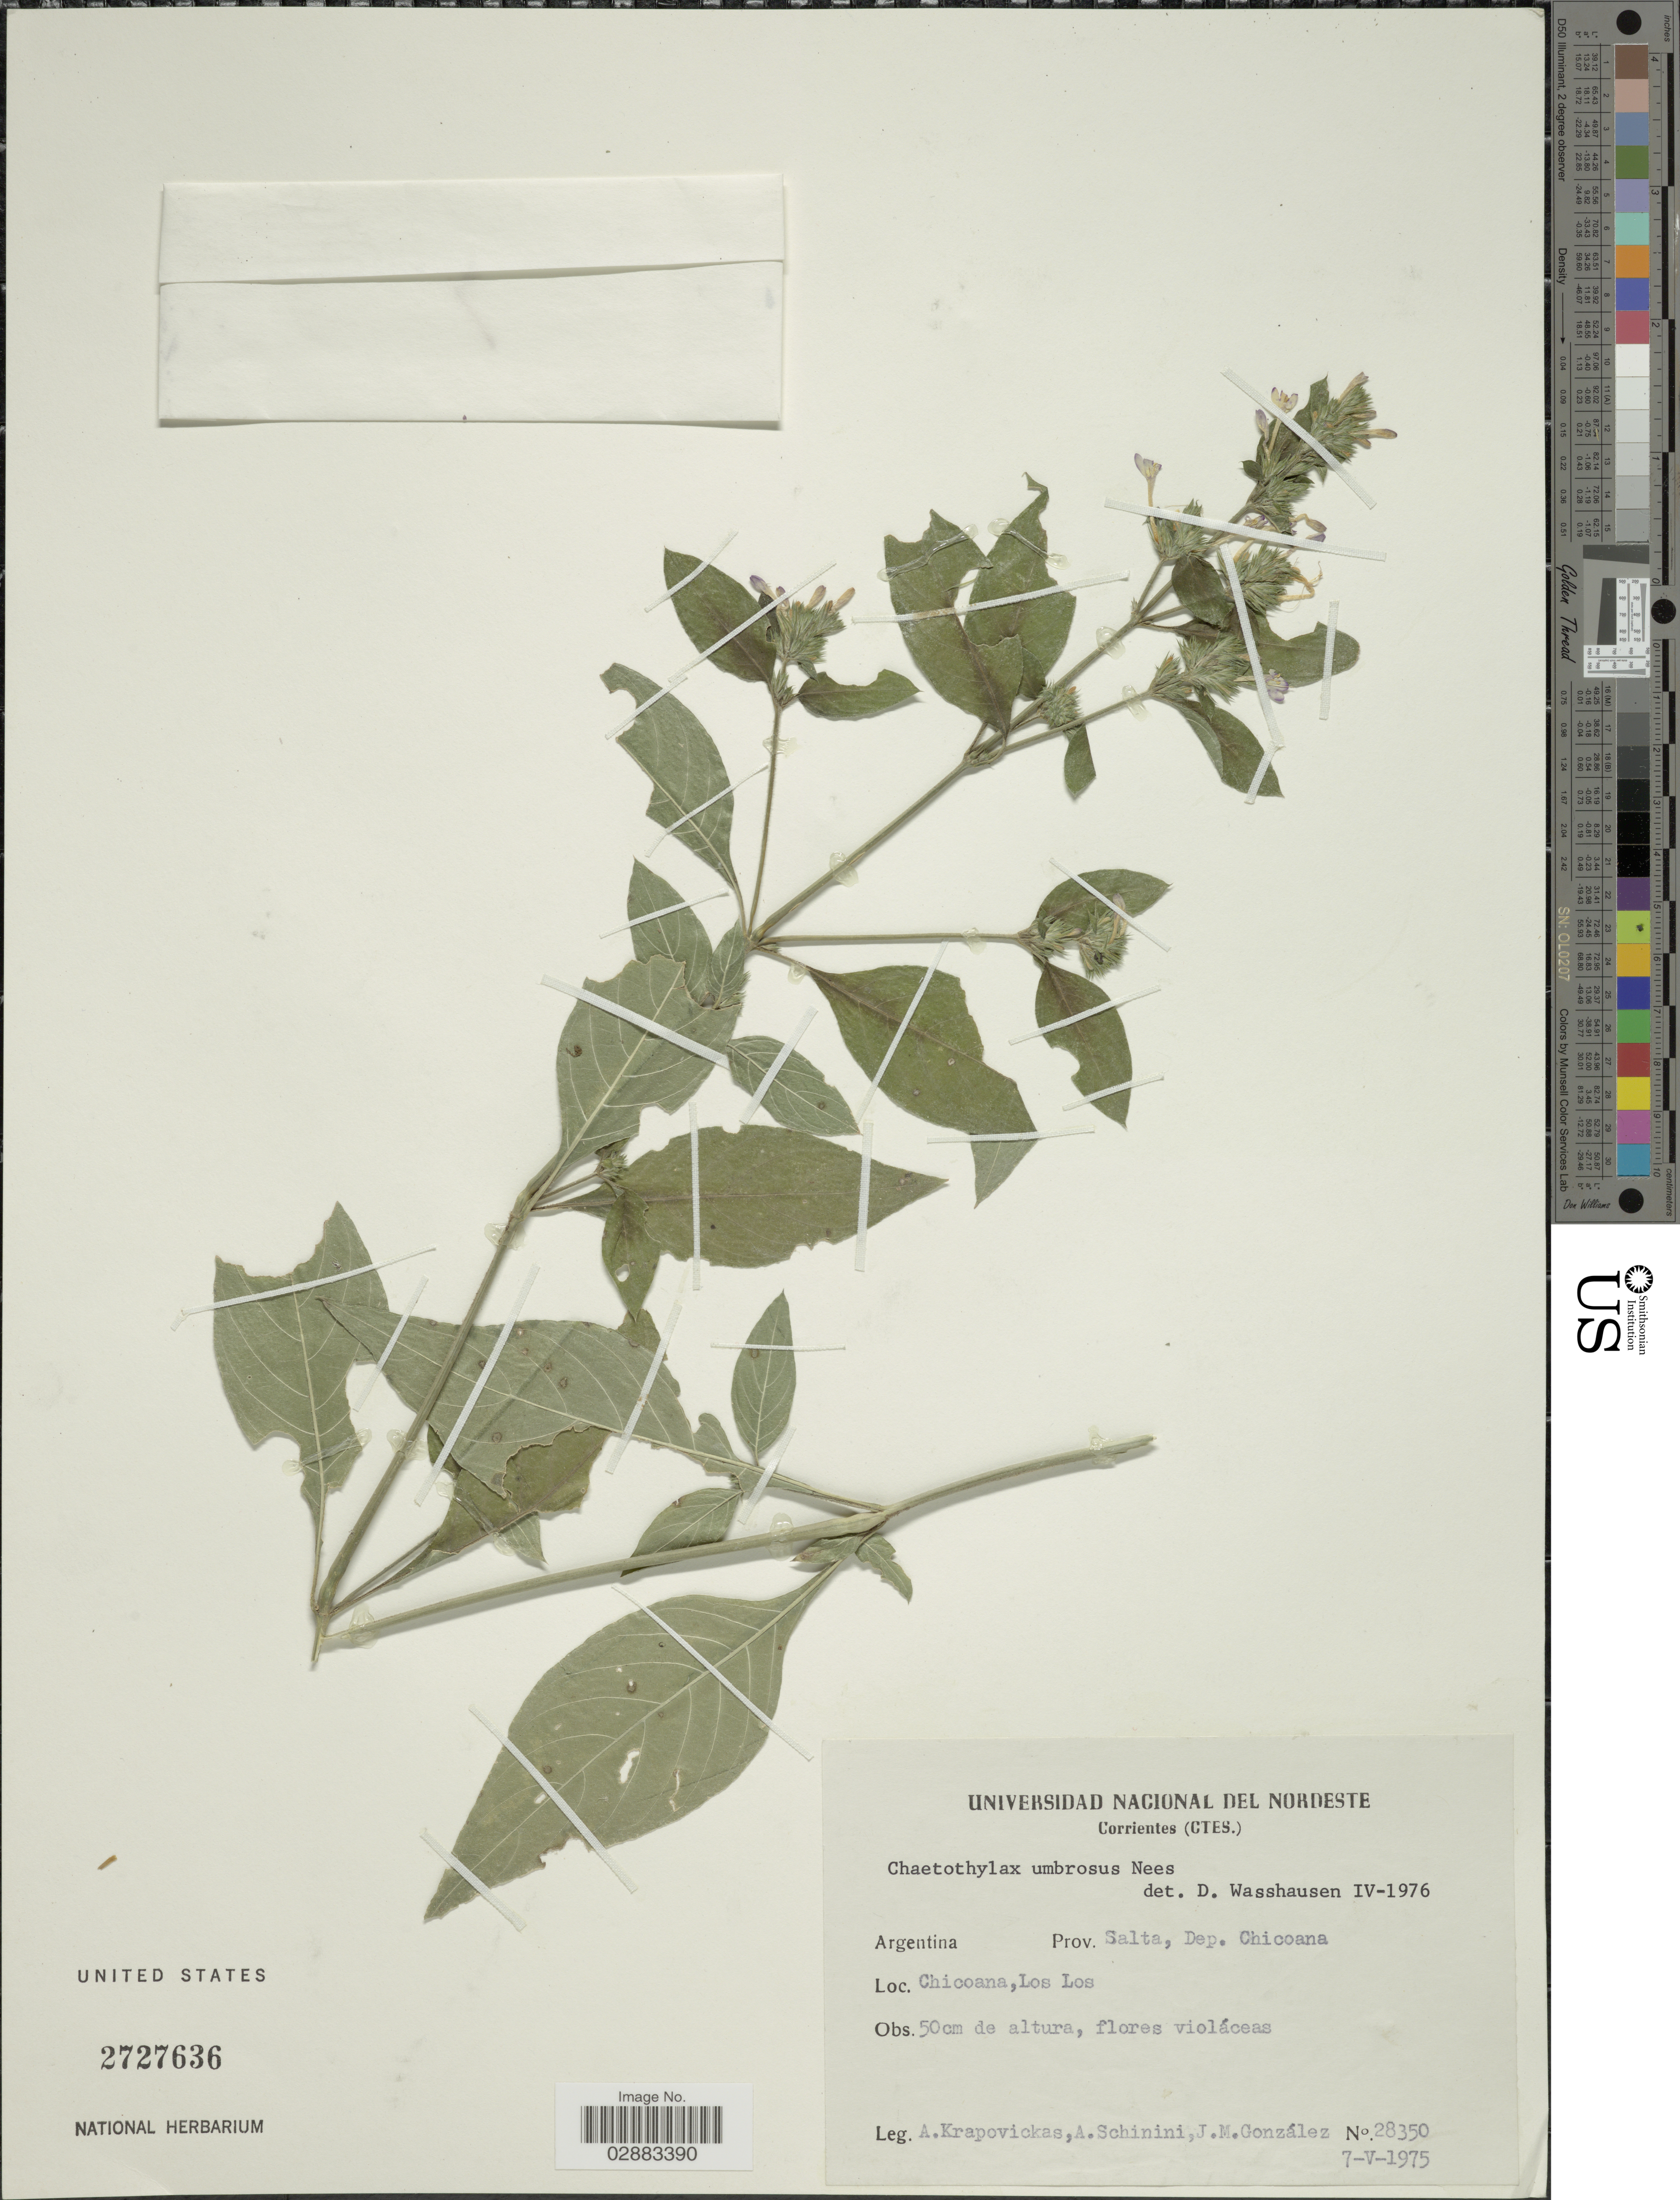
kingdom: Plantae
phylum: Tracheophyta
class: Magnoliopsida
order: Lamiales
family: Acanthaceae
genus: Justicia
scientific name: Justicia goudotii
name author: V.A.W. Graham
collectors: A. Krapovickas, A. Schinini & J. M. Gonzalez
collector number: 28350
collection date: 1975-05-07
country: Argentina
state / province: Salta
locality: Dep. Chicoana. Chicoana, Los Los.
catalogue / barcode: US 2727636